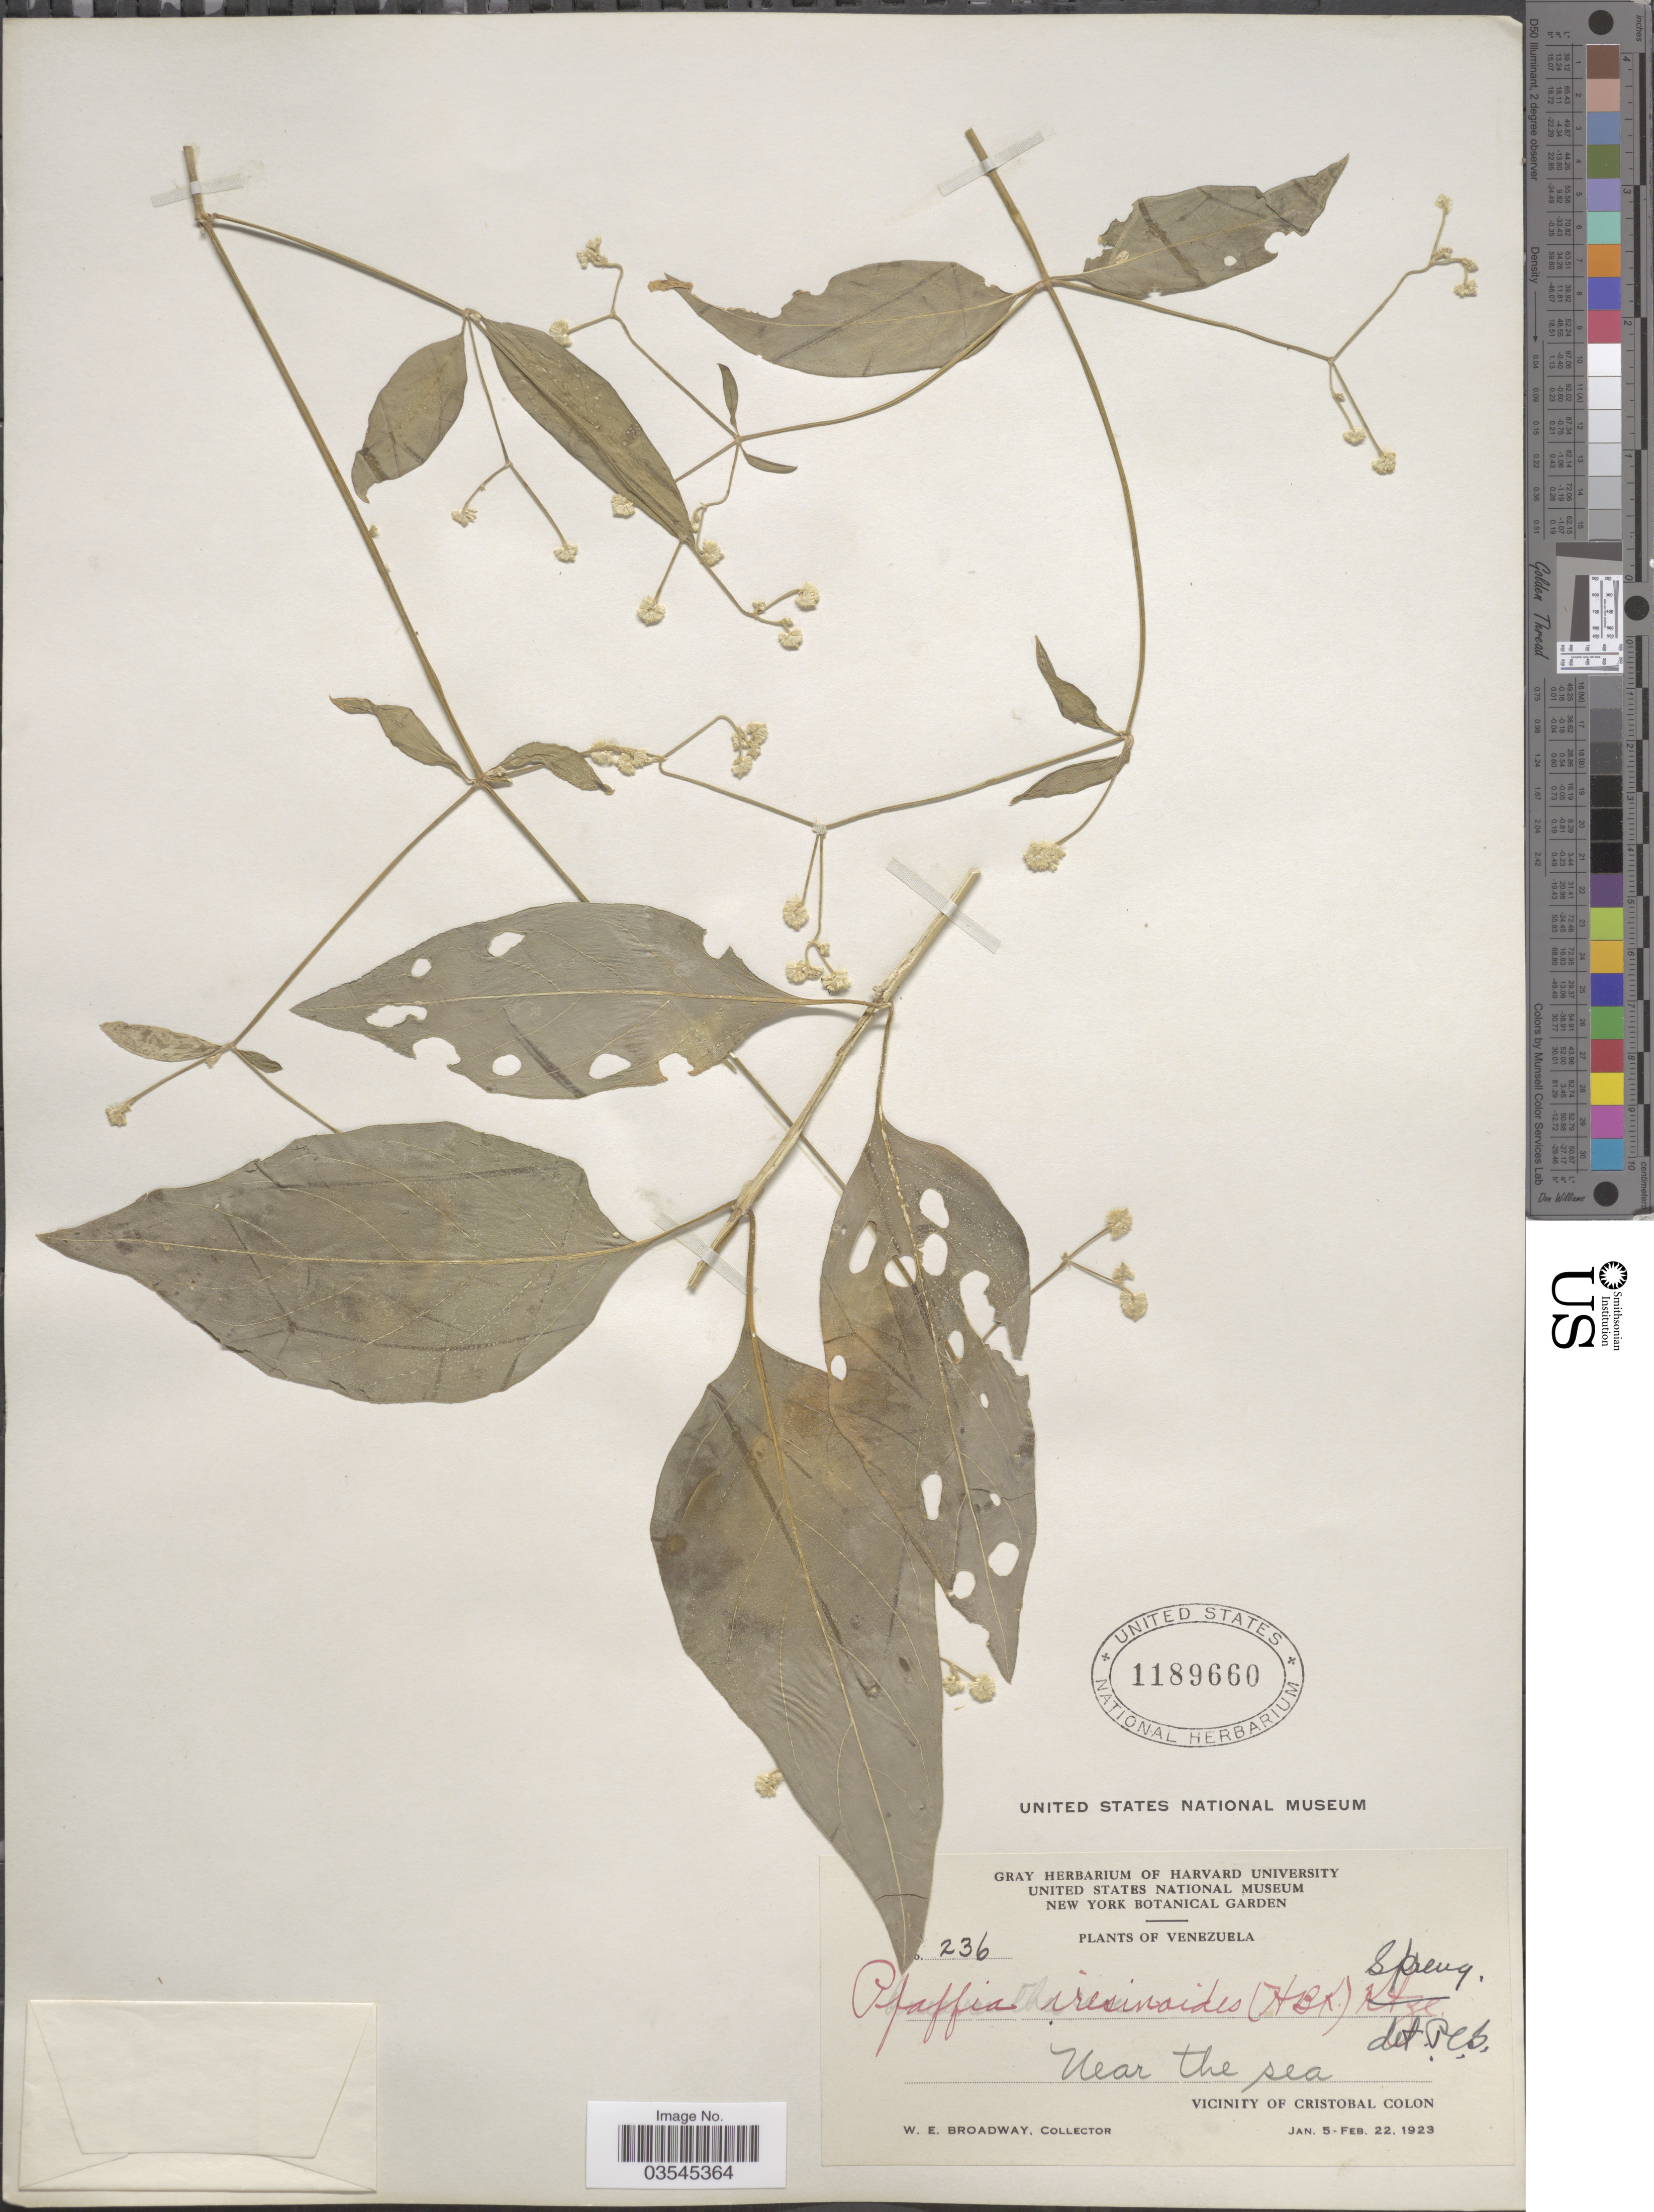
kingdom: Plantae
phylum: Tracheophyta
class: Magnoliopsida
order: Caryophyllales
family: Amaranthaceae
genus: Pfaffia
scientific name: Pfaffia iresinoides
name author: (Kunth) Spreng.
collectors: W. E. Broadway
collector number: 236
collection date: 1923-01-05/1923-02-22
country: Venezuela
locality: Vicinity of Cristobal Colon.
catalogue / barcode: US 1189660